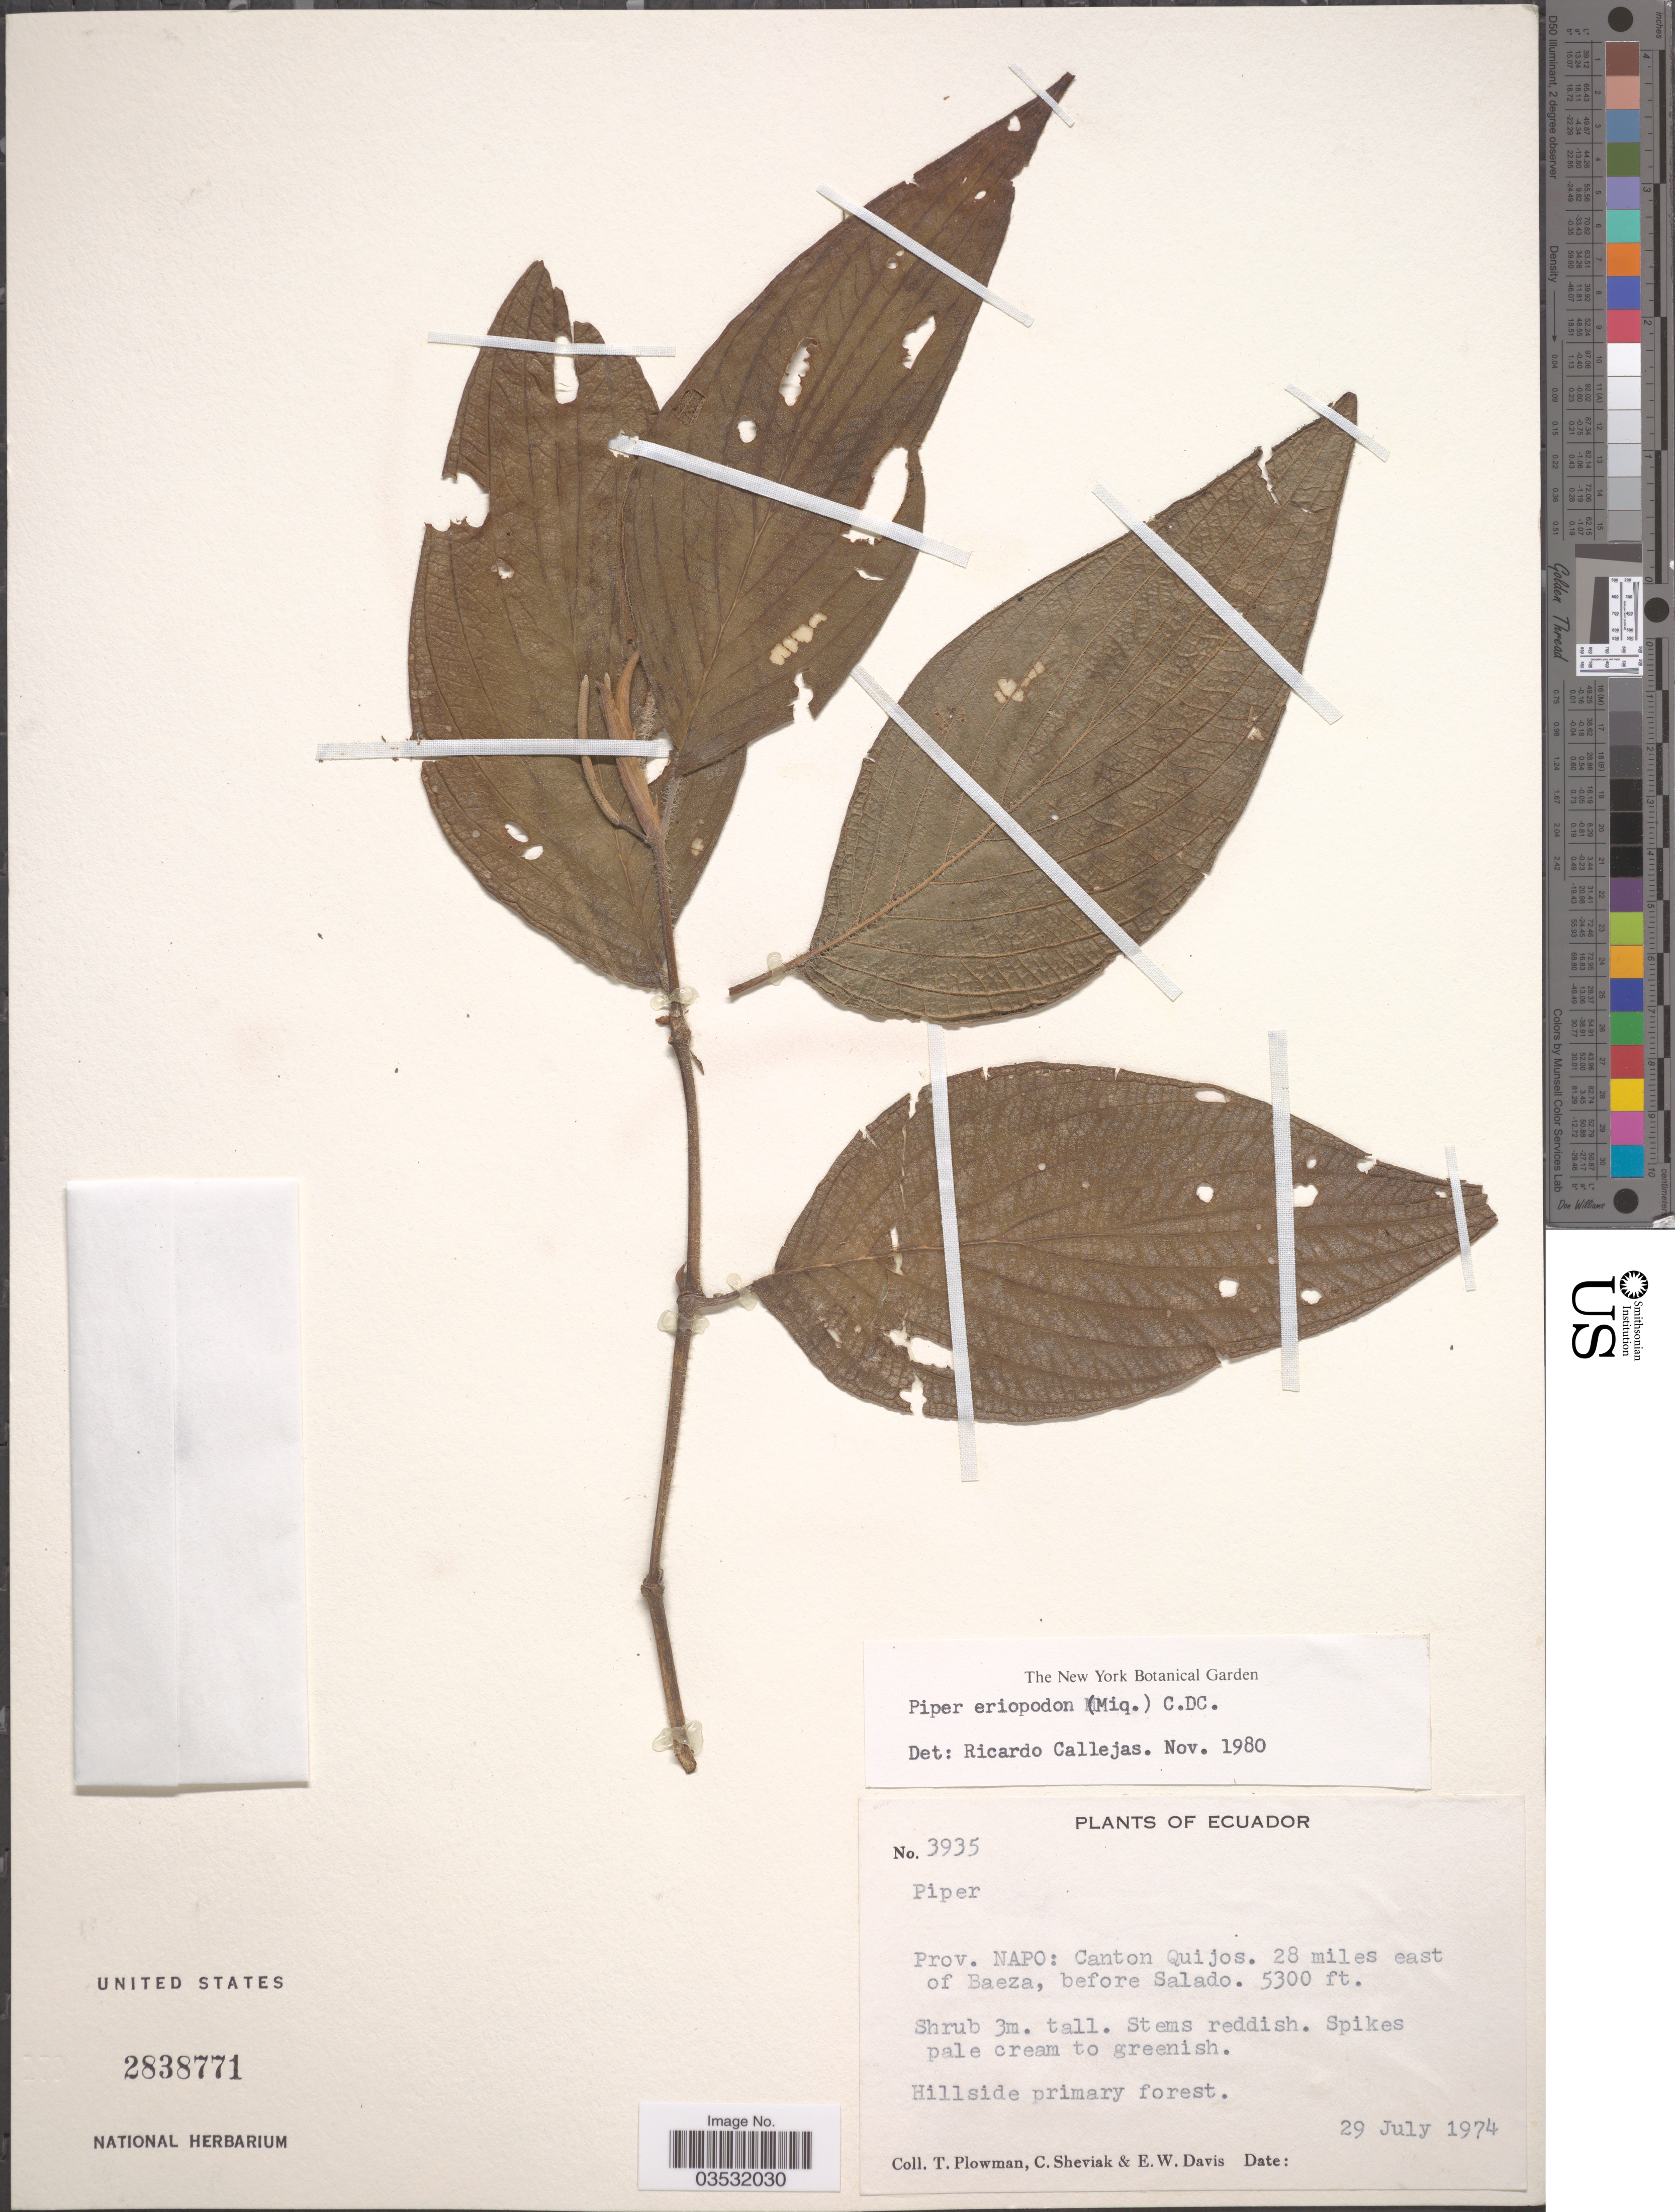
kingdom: Plantae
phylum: Tracheophyta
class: Magnoliopsida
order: Piperales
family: Piperaceae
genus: Piper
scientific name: Piper eriopodon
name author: C. DC.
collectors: T. Plowman, C. J. Sheviak & E. W. Davis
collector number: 3935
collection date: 1974-07-29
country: Ecuador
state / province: Napo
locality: Canton Quijos. 28 miles east of Baeza, before Salado.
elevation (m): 1615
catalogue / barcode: US 2838771